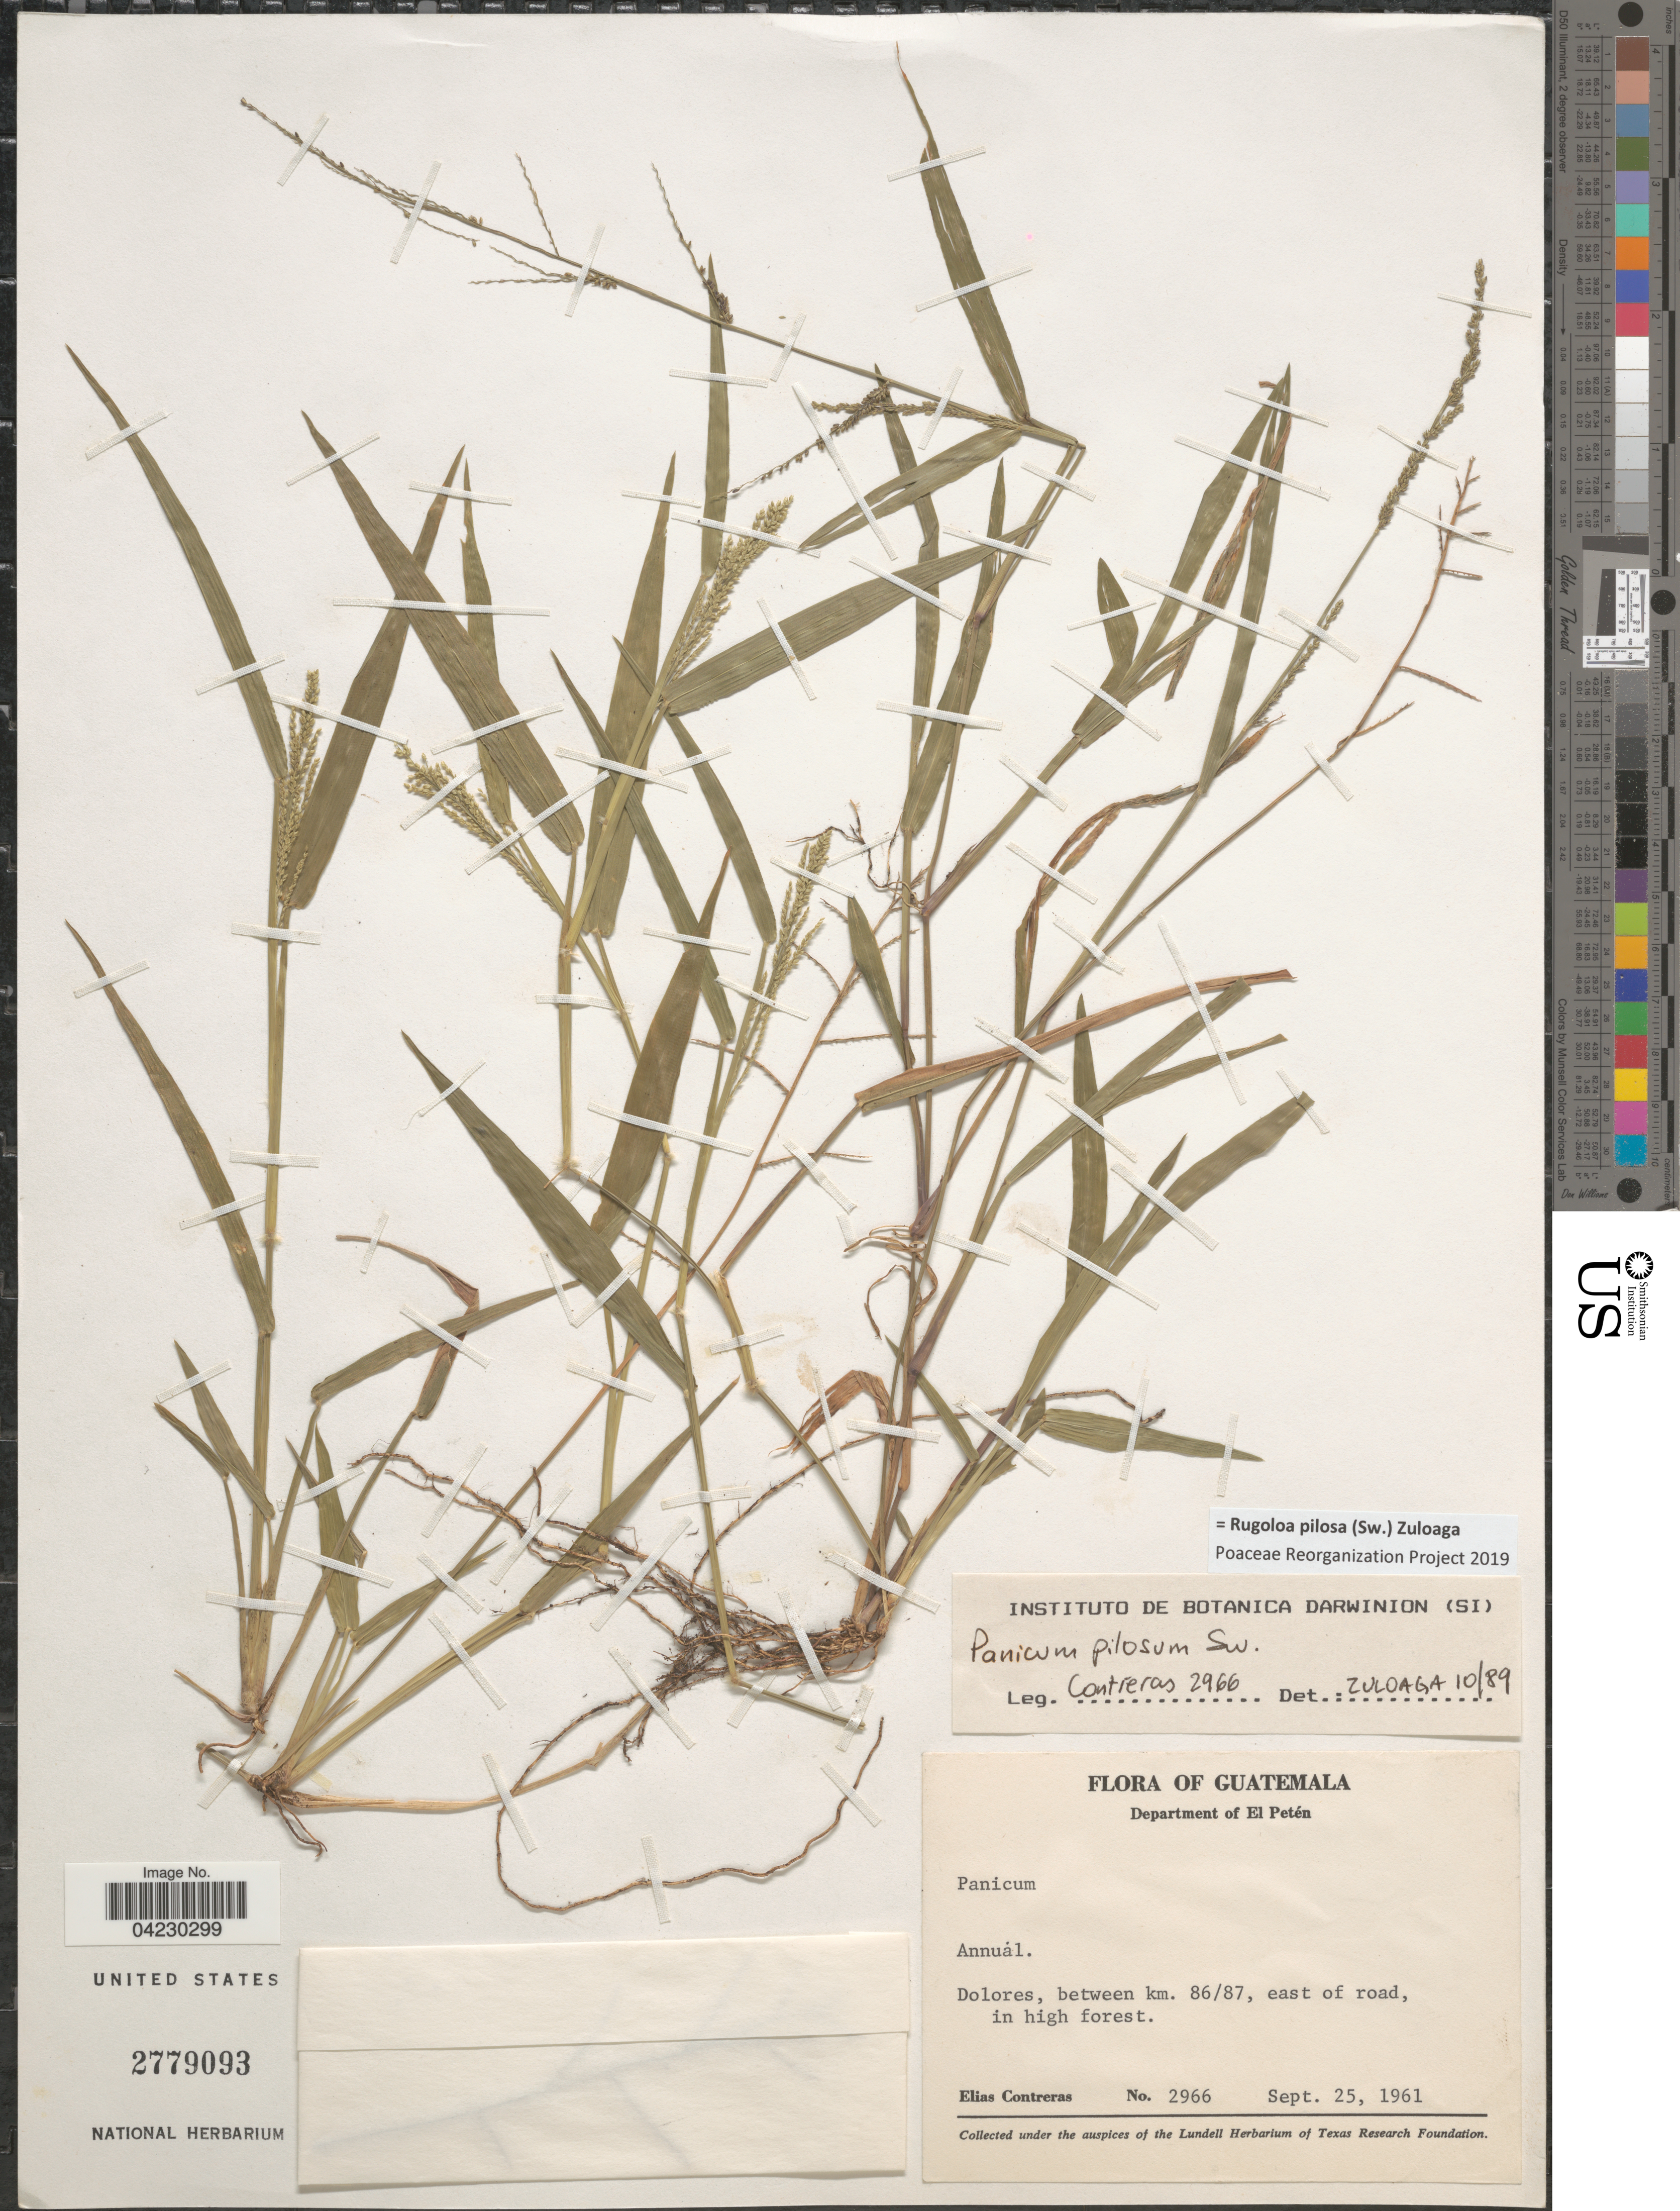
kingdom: Plantae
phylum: Tracheophyta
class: Liliopsida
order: Poales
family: Poaceae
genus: Rugoloa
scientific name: Rugoloa pilosa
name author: (Sw.) Zuloaga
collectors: E. Contreras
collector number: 2966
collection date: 1961-09-25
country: Guatemala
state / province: El Peten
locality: Department of El Petén. Dolores, between km. 86/87, east of road, in high forest. Texas Research Foundation.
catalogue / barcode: US 2779093